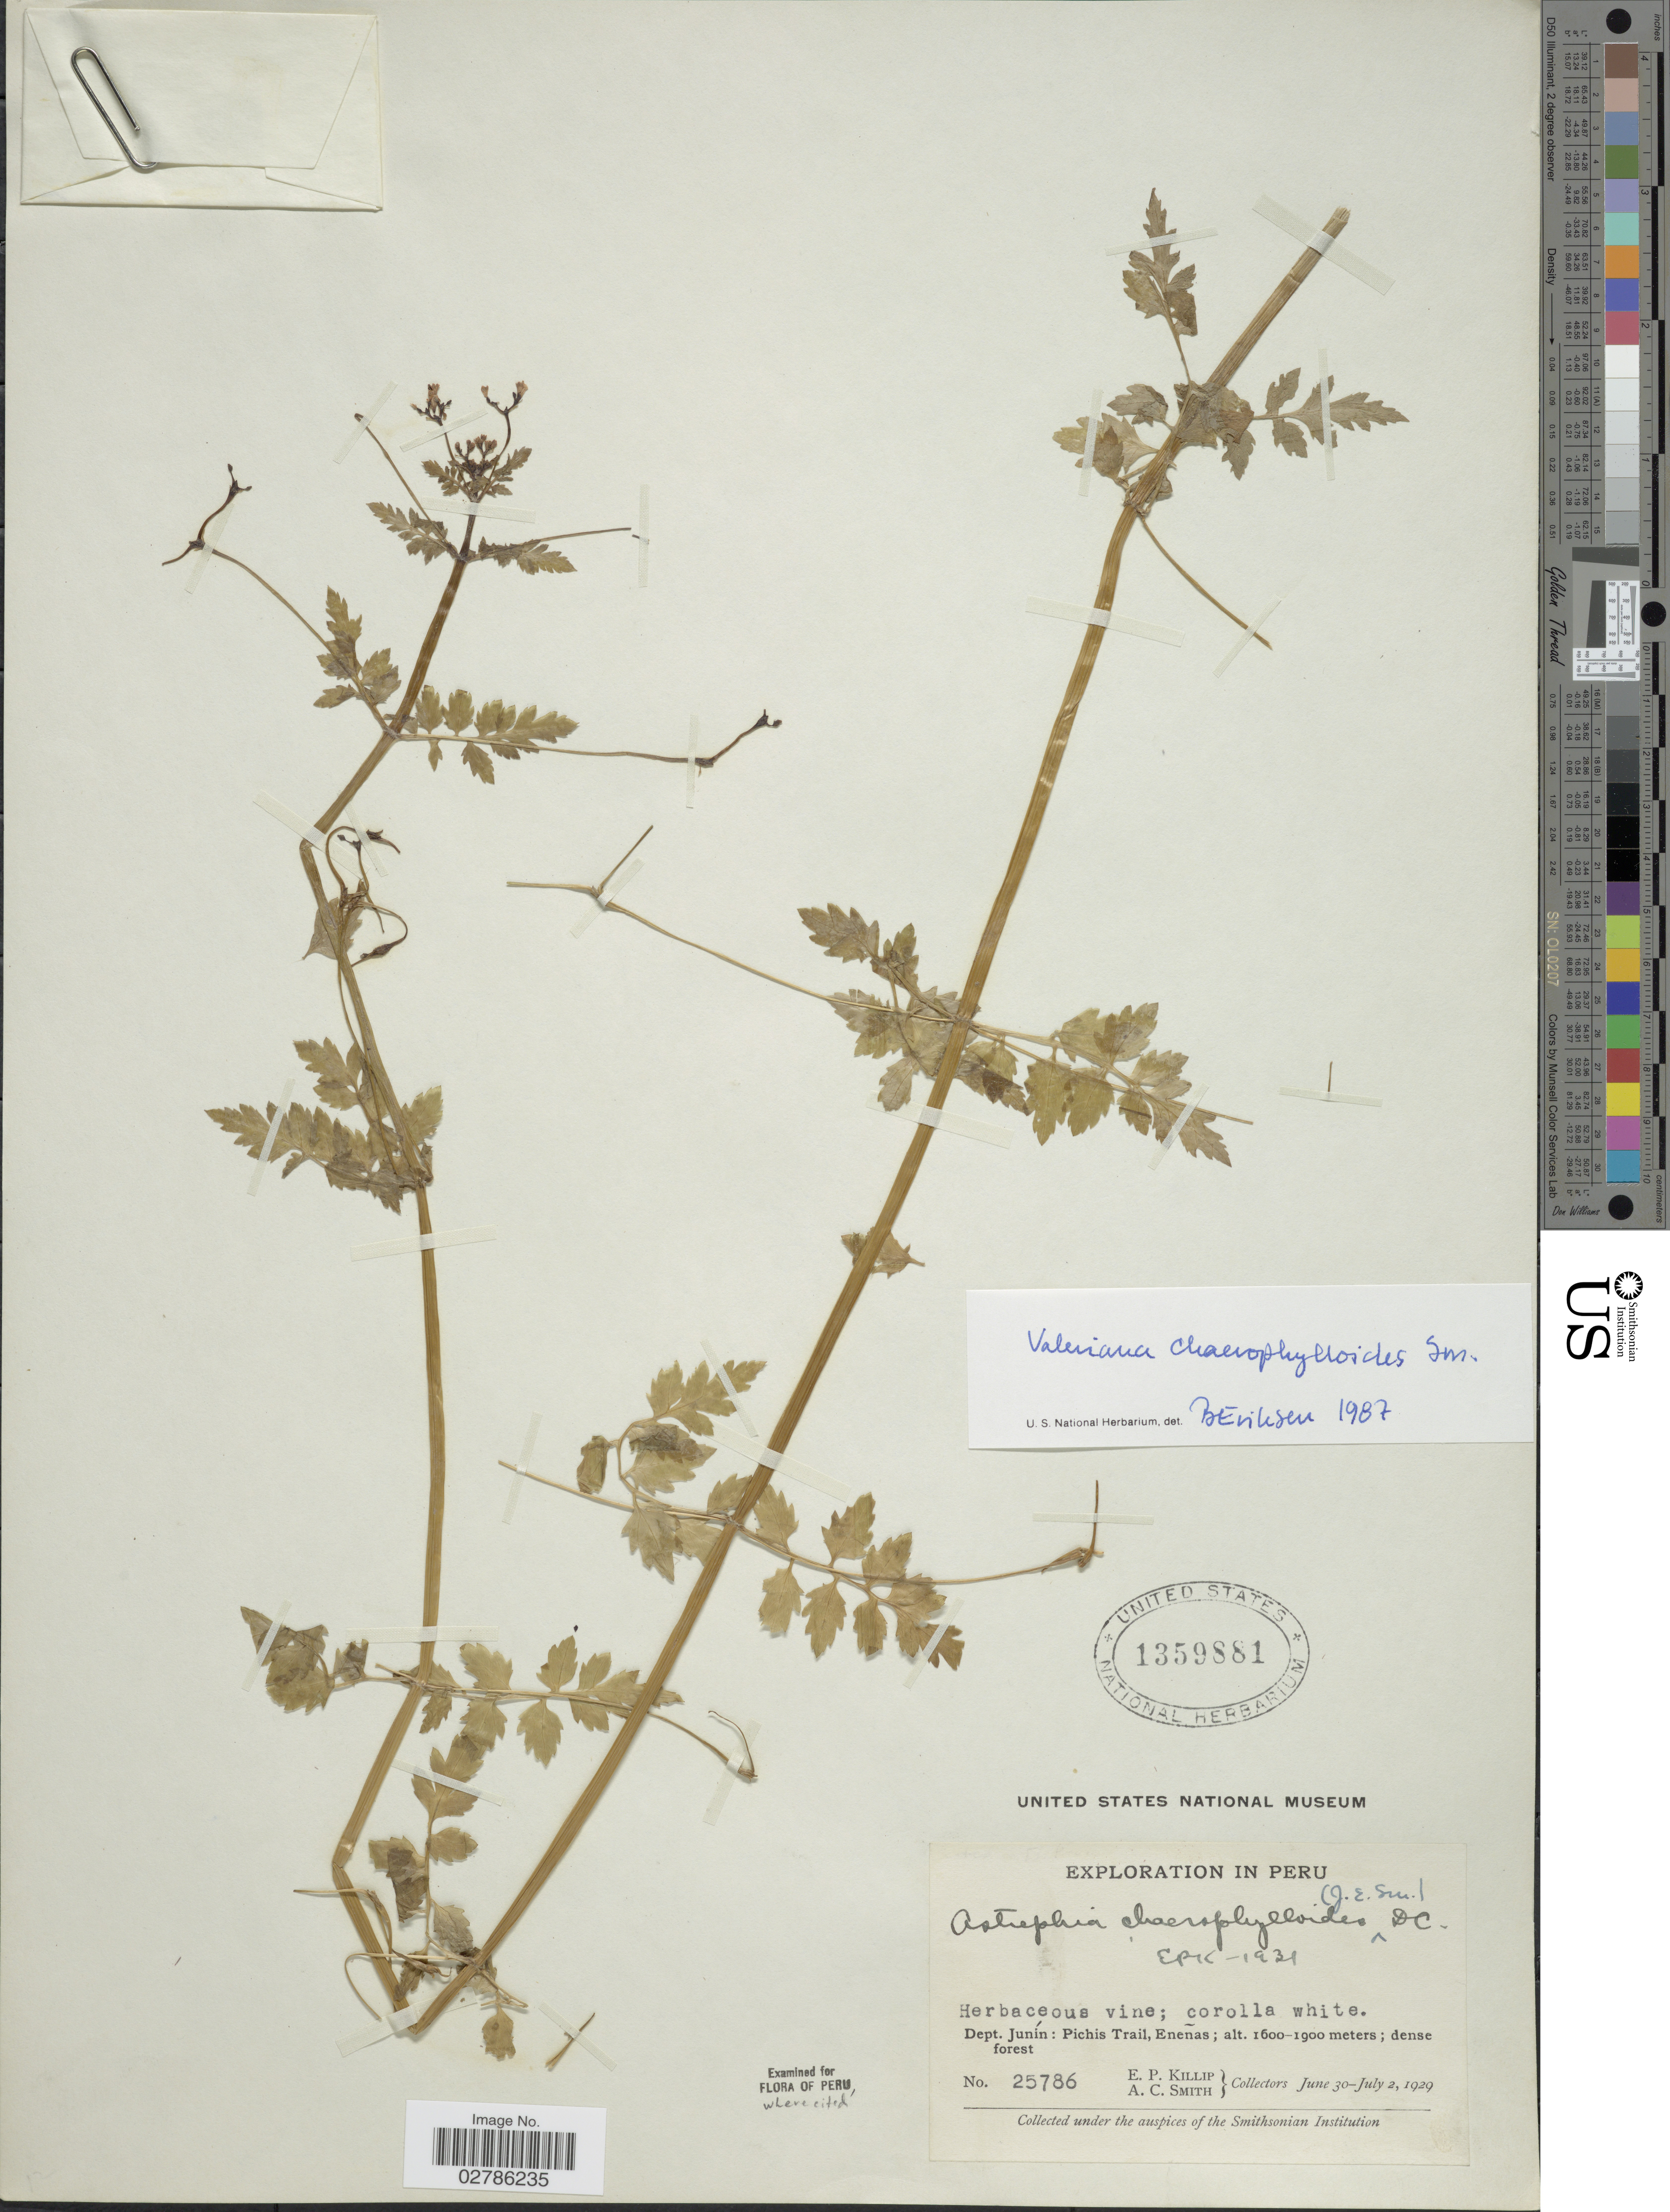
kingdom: Plantae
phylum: Tracheophyta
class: Magnoliopsida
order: Dipsacales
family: Caprifoliaceae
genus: Astrephia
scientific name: Astrephia chaerophylloides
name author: (Sm.) DC.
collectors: E. P. Killip & A. C. Smith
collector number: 25786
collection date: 1929-06-30/1929-07-02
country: Peru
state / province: Junín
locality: Dept. Junín, Pichis Trail, Eneñas.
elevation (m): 1600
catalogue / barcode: US 1359881